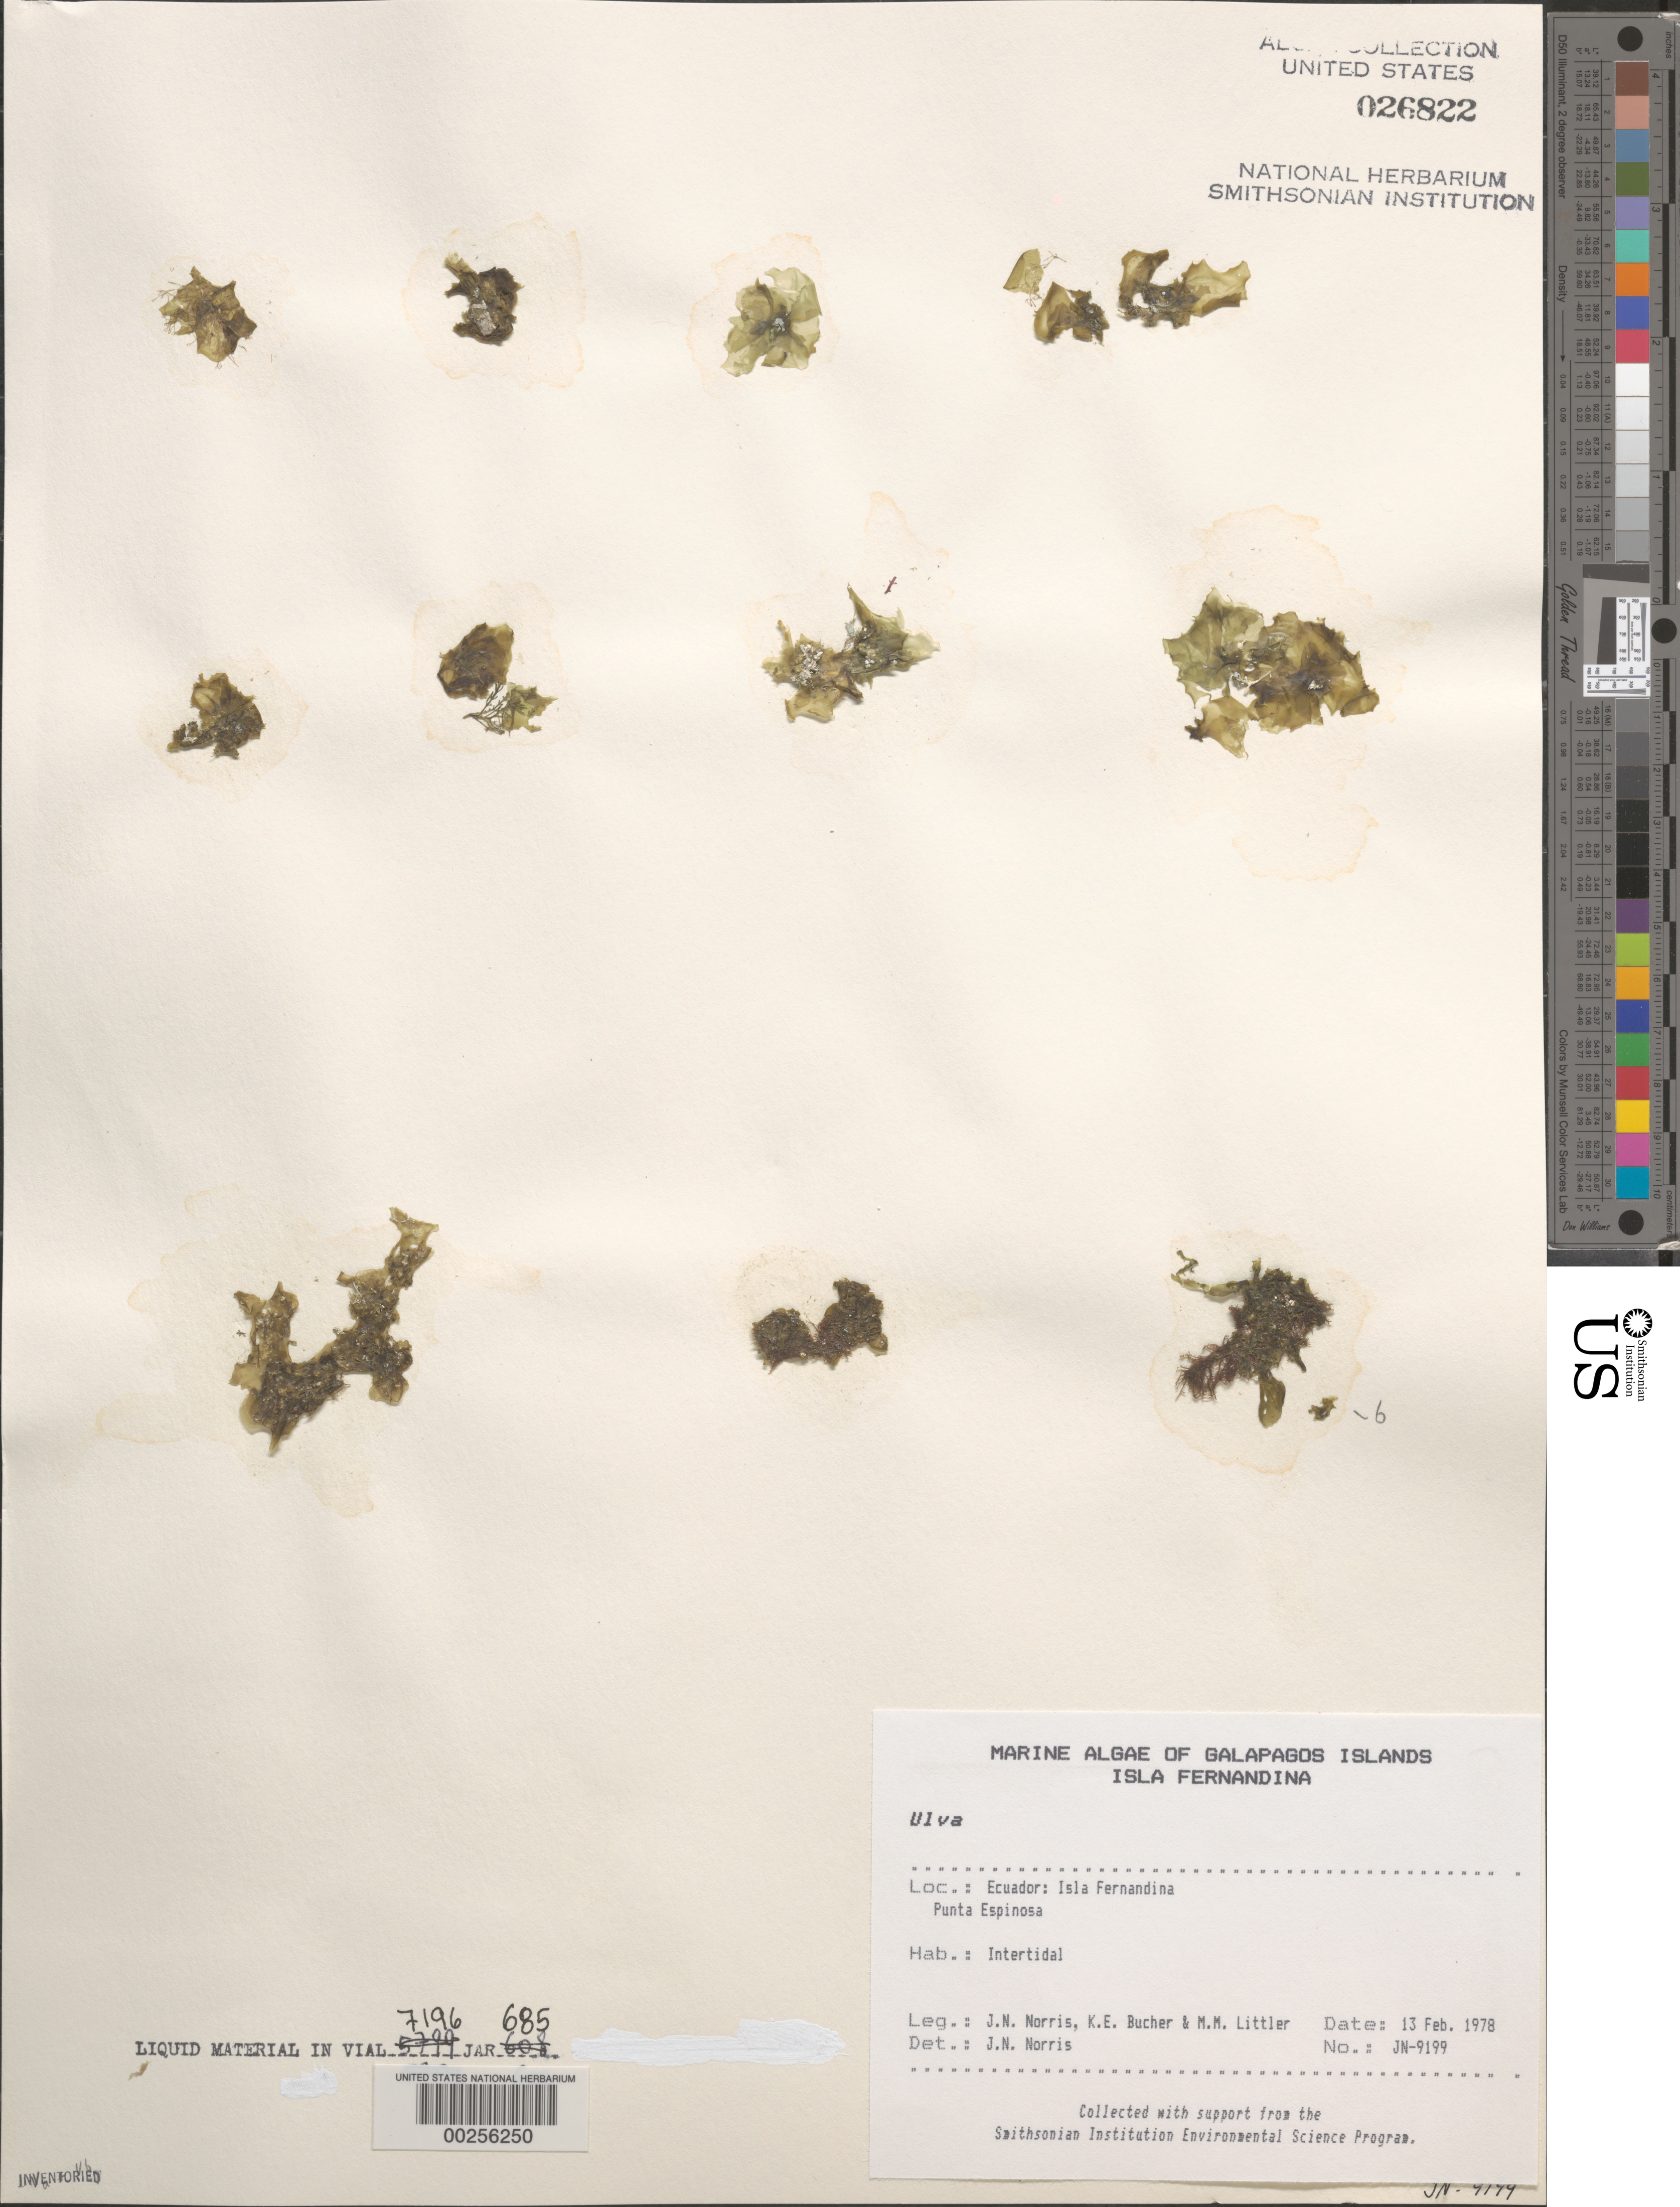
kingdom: Plantae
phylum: Chlorophyta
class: Ulvophyceae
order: Ulvales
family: Ulvaceae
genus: Ulva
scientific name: Ulva sp.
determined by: Norris, James N.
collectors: J. N. Norris, K. E. Bucher & M. M. Littler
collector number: JN-9199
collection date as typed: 13 Feb 1978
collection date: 1978-02-13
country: Ecuador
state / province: Colón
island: Fernandina [Narborough]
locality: Punta Espinosa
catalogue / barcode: US 26822